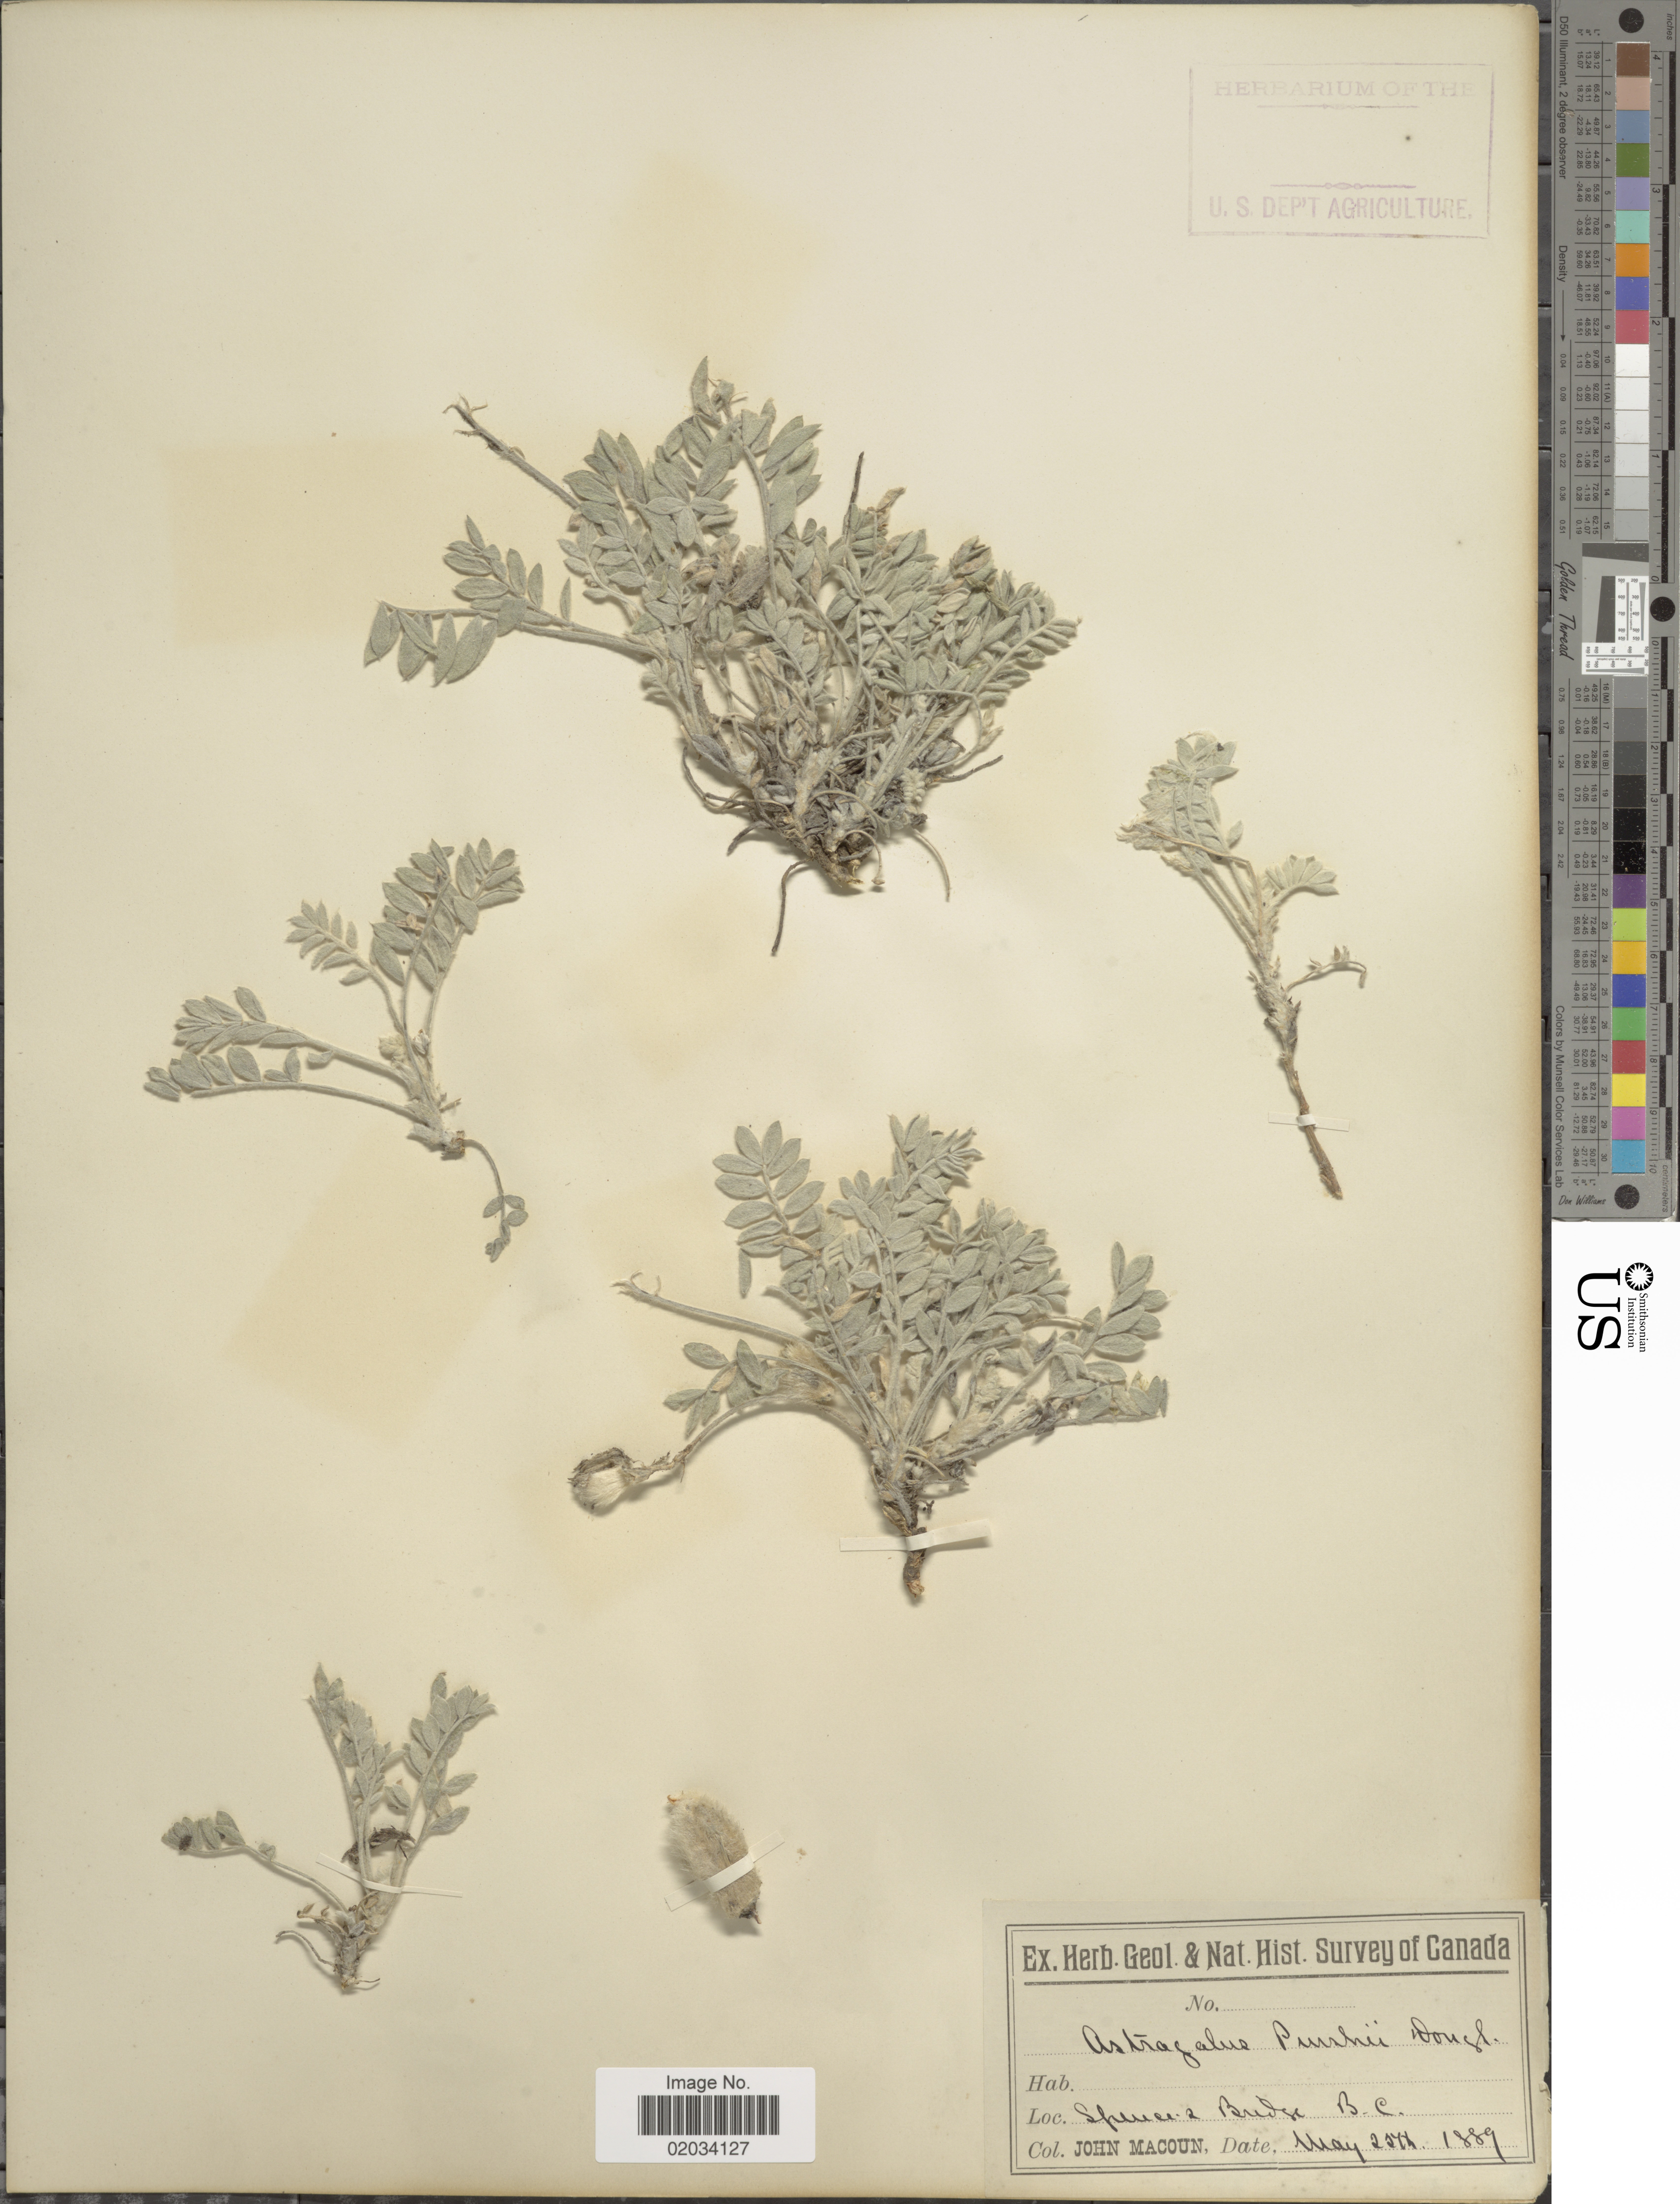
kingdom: Plantae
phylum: Tracheophyta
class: Magnoliopsida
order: Fabales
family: Fabaceae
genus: Astragalus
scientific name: Astragalus purshii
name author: Douglas ex Hook.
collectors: J. Macoun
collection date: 1889-05-22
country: Canada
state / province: British Columbia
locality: Spruce Budse, B.C.